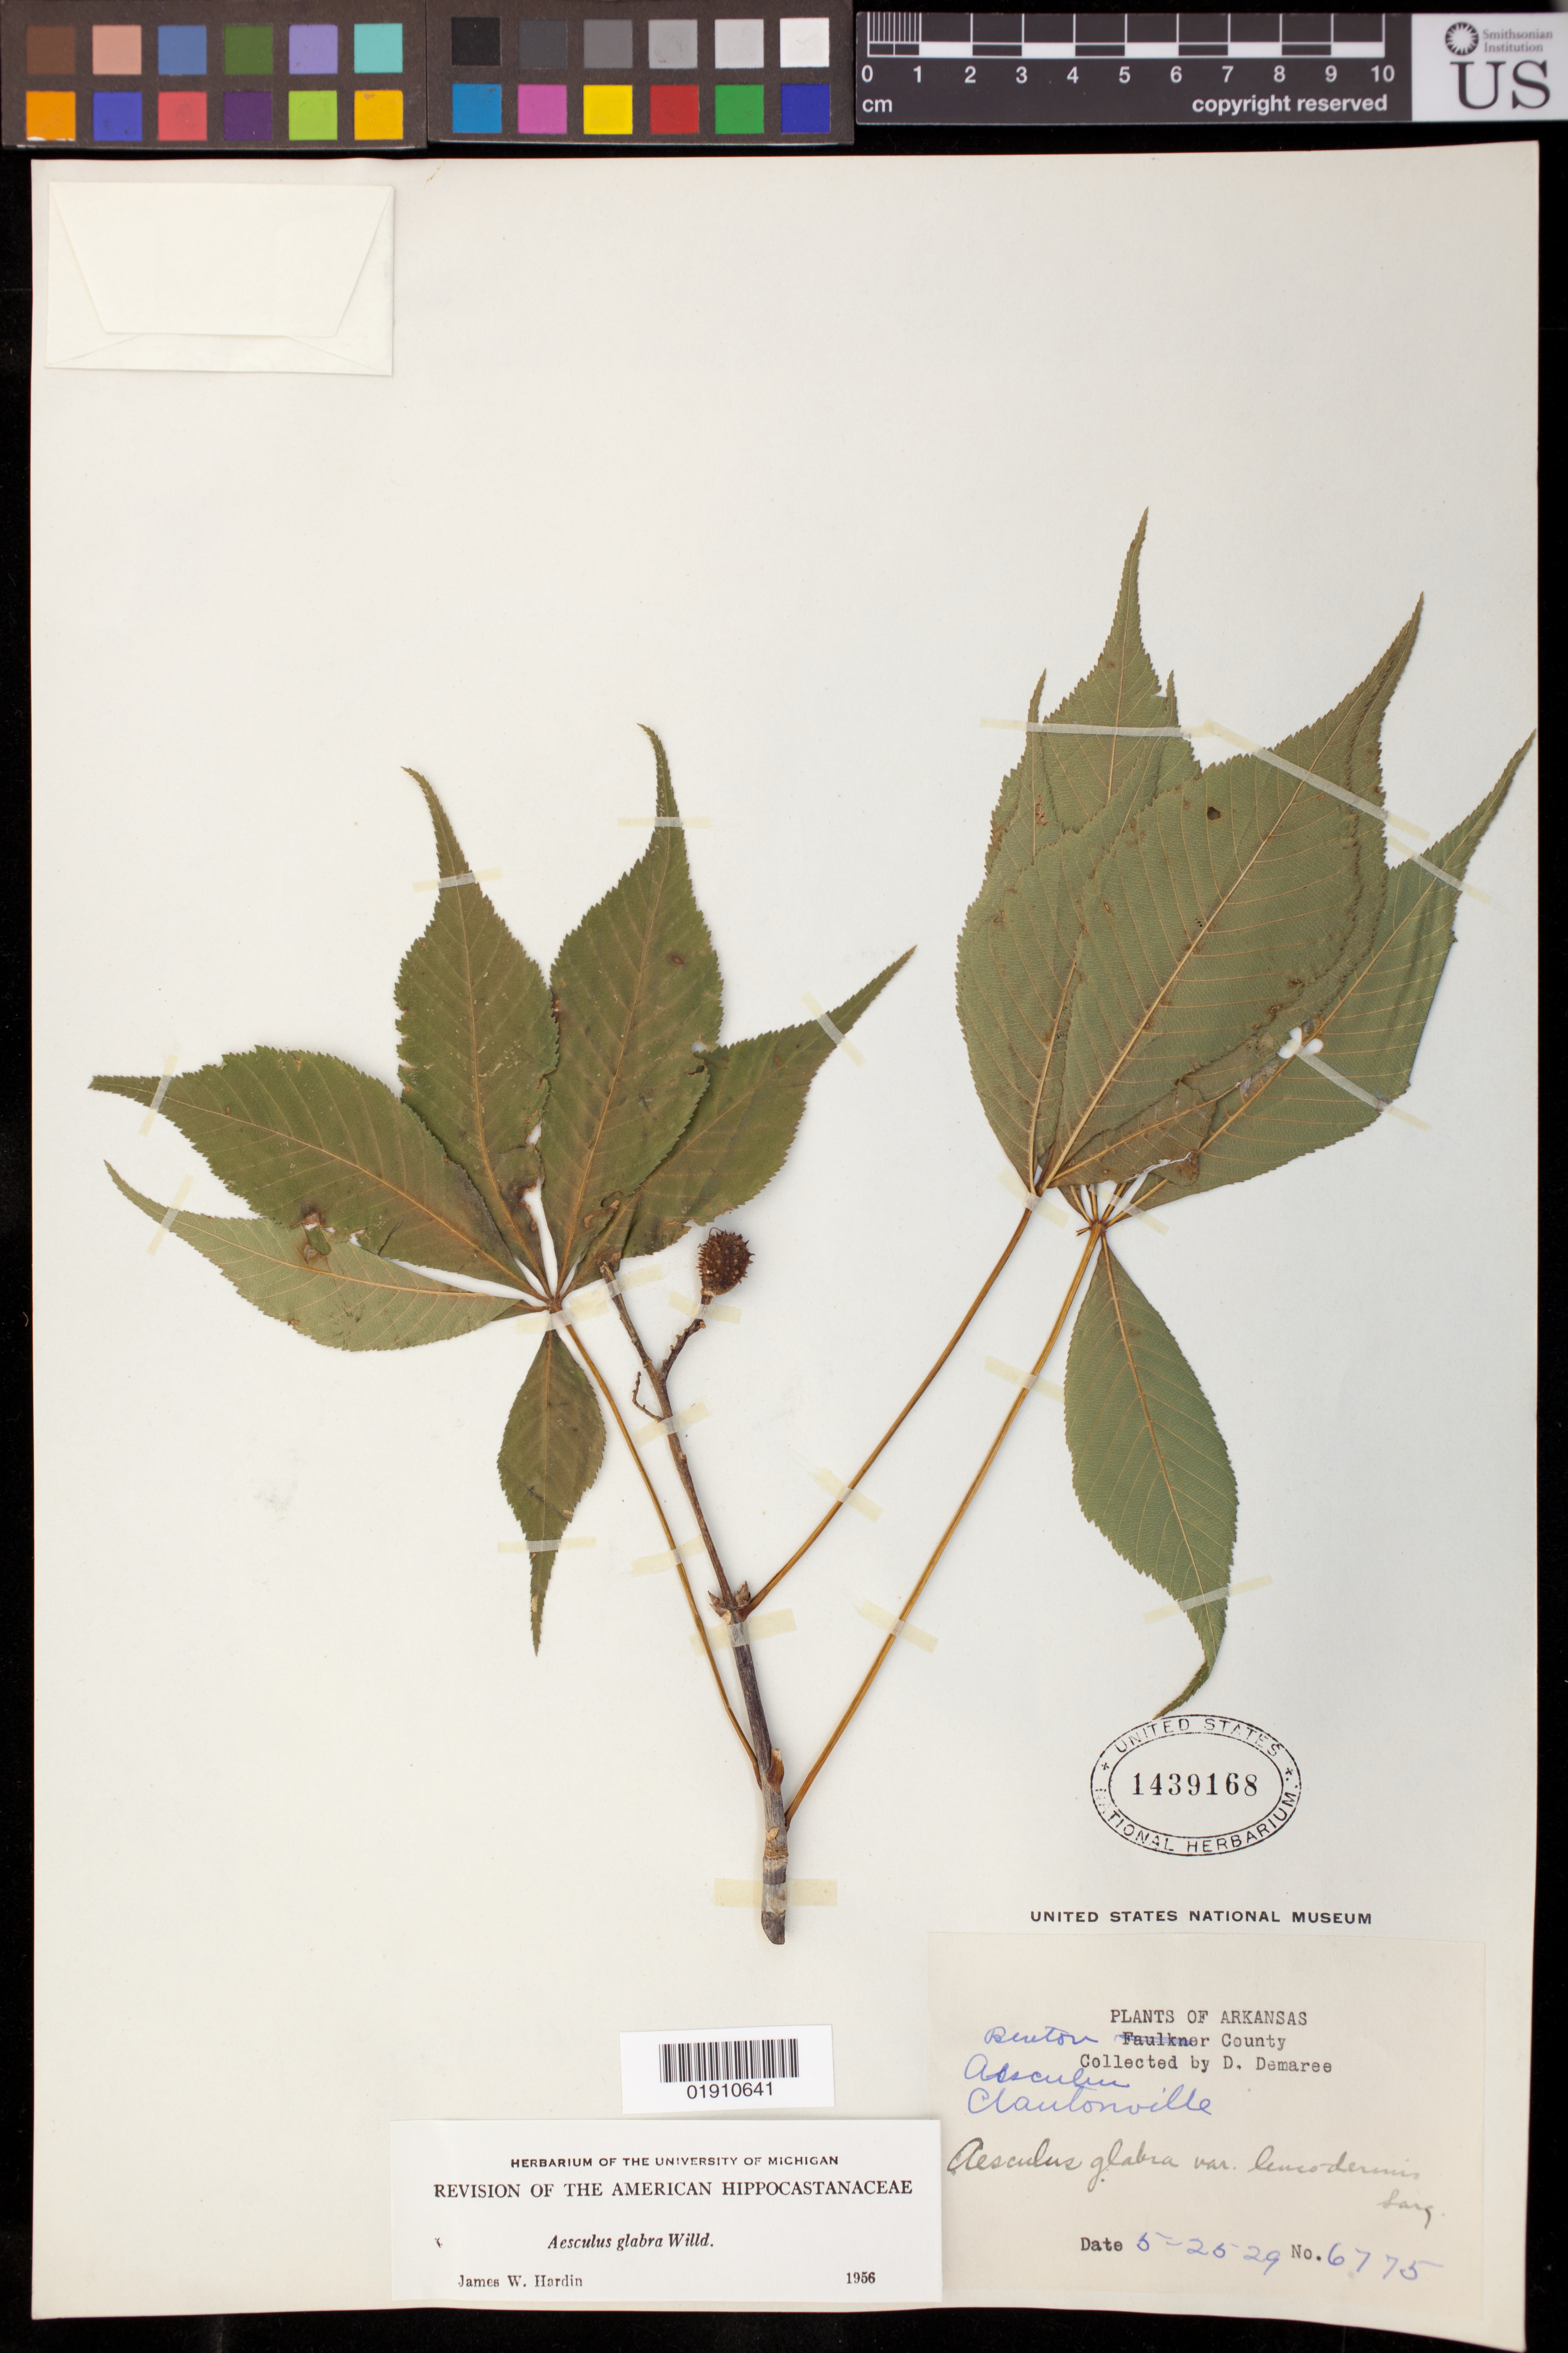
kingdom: Plantae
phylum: Tracheophyta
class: Magnoliopsida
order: Sapindales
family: Sapindaceae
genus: Aesculus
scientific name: Aesculus glabra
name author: Willd.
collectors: D. Demaree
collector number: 6775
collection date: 1929-05-25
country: United States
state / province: Arkansas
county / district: Benton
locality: Clantonville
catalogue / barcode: US 1439168